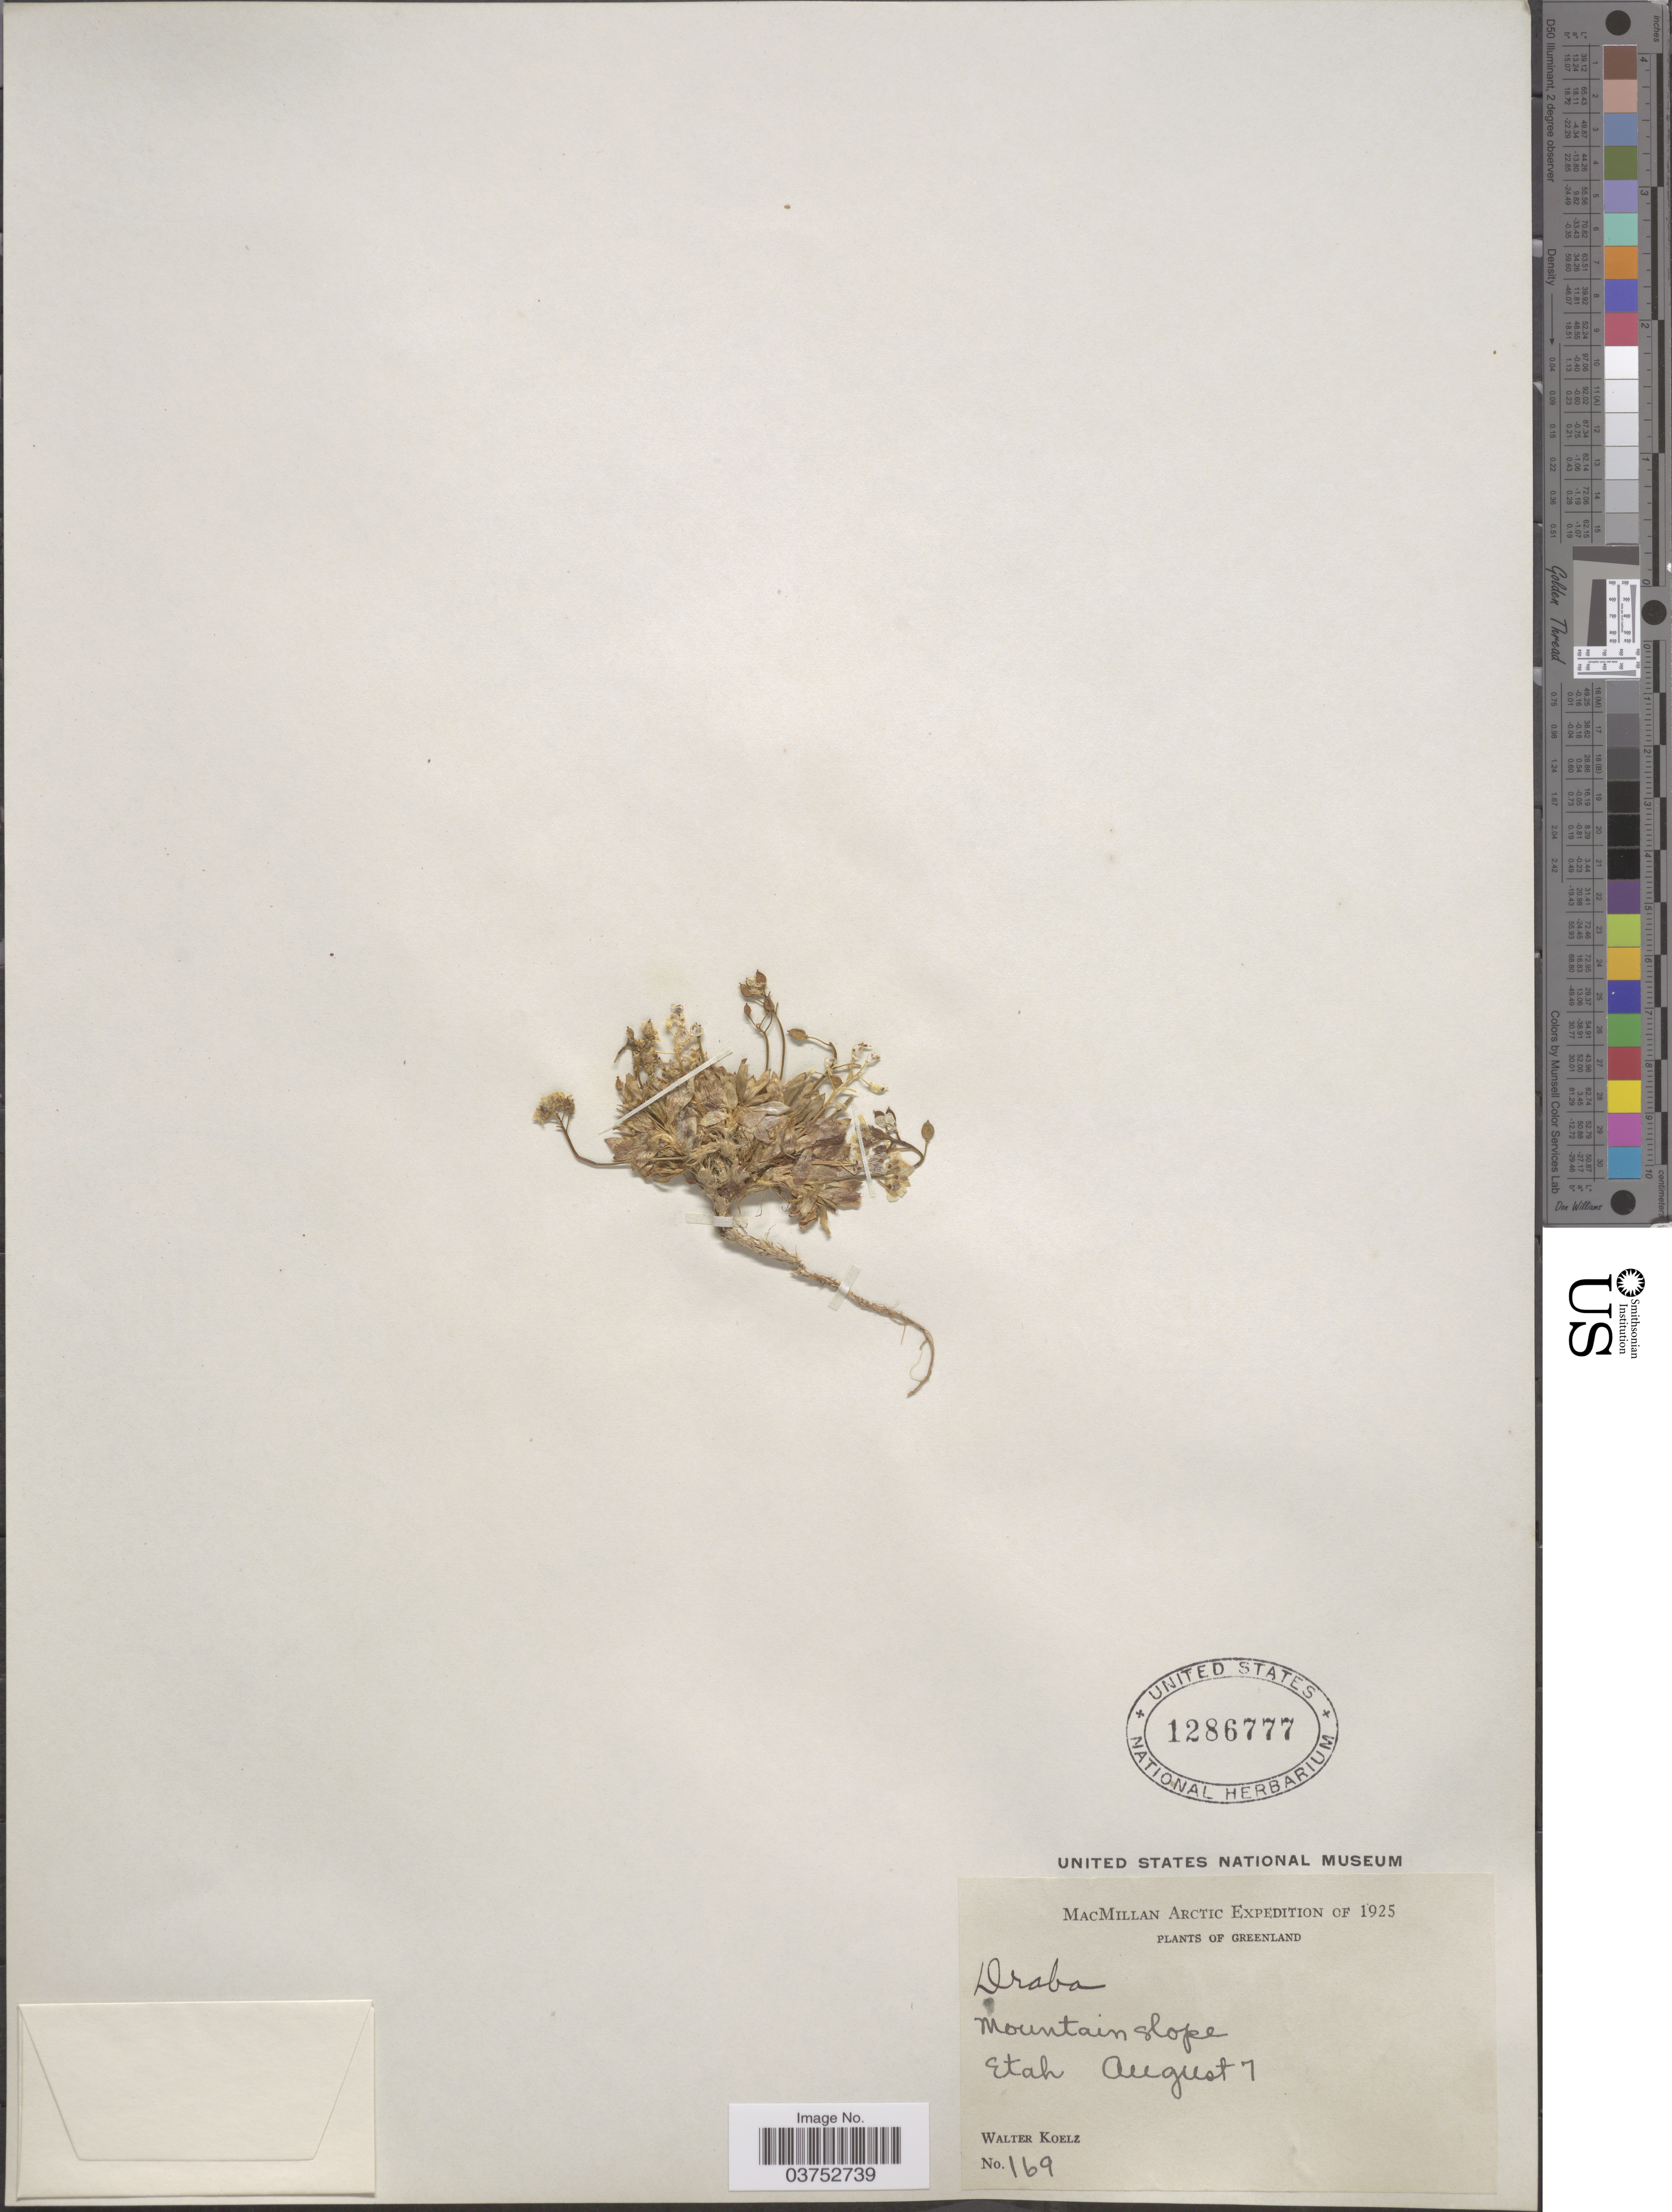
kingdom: Plantae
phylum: Tracheophyta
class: Magnoliopsida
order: Brassicales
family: Brassicaceae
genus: Draba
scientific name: Draba sp.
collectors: W. N. Koelz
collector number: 169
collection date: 1925-08-07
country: Greenland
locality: Mountain slope. Etah.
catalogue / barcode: US 1286777